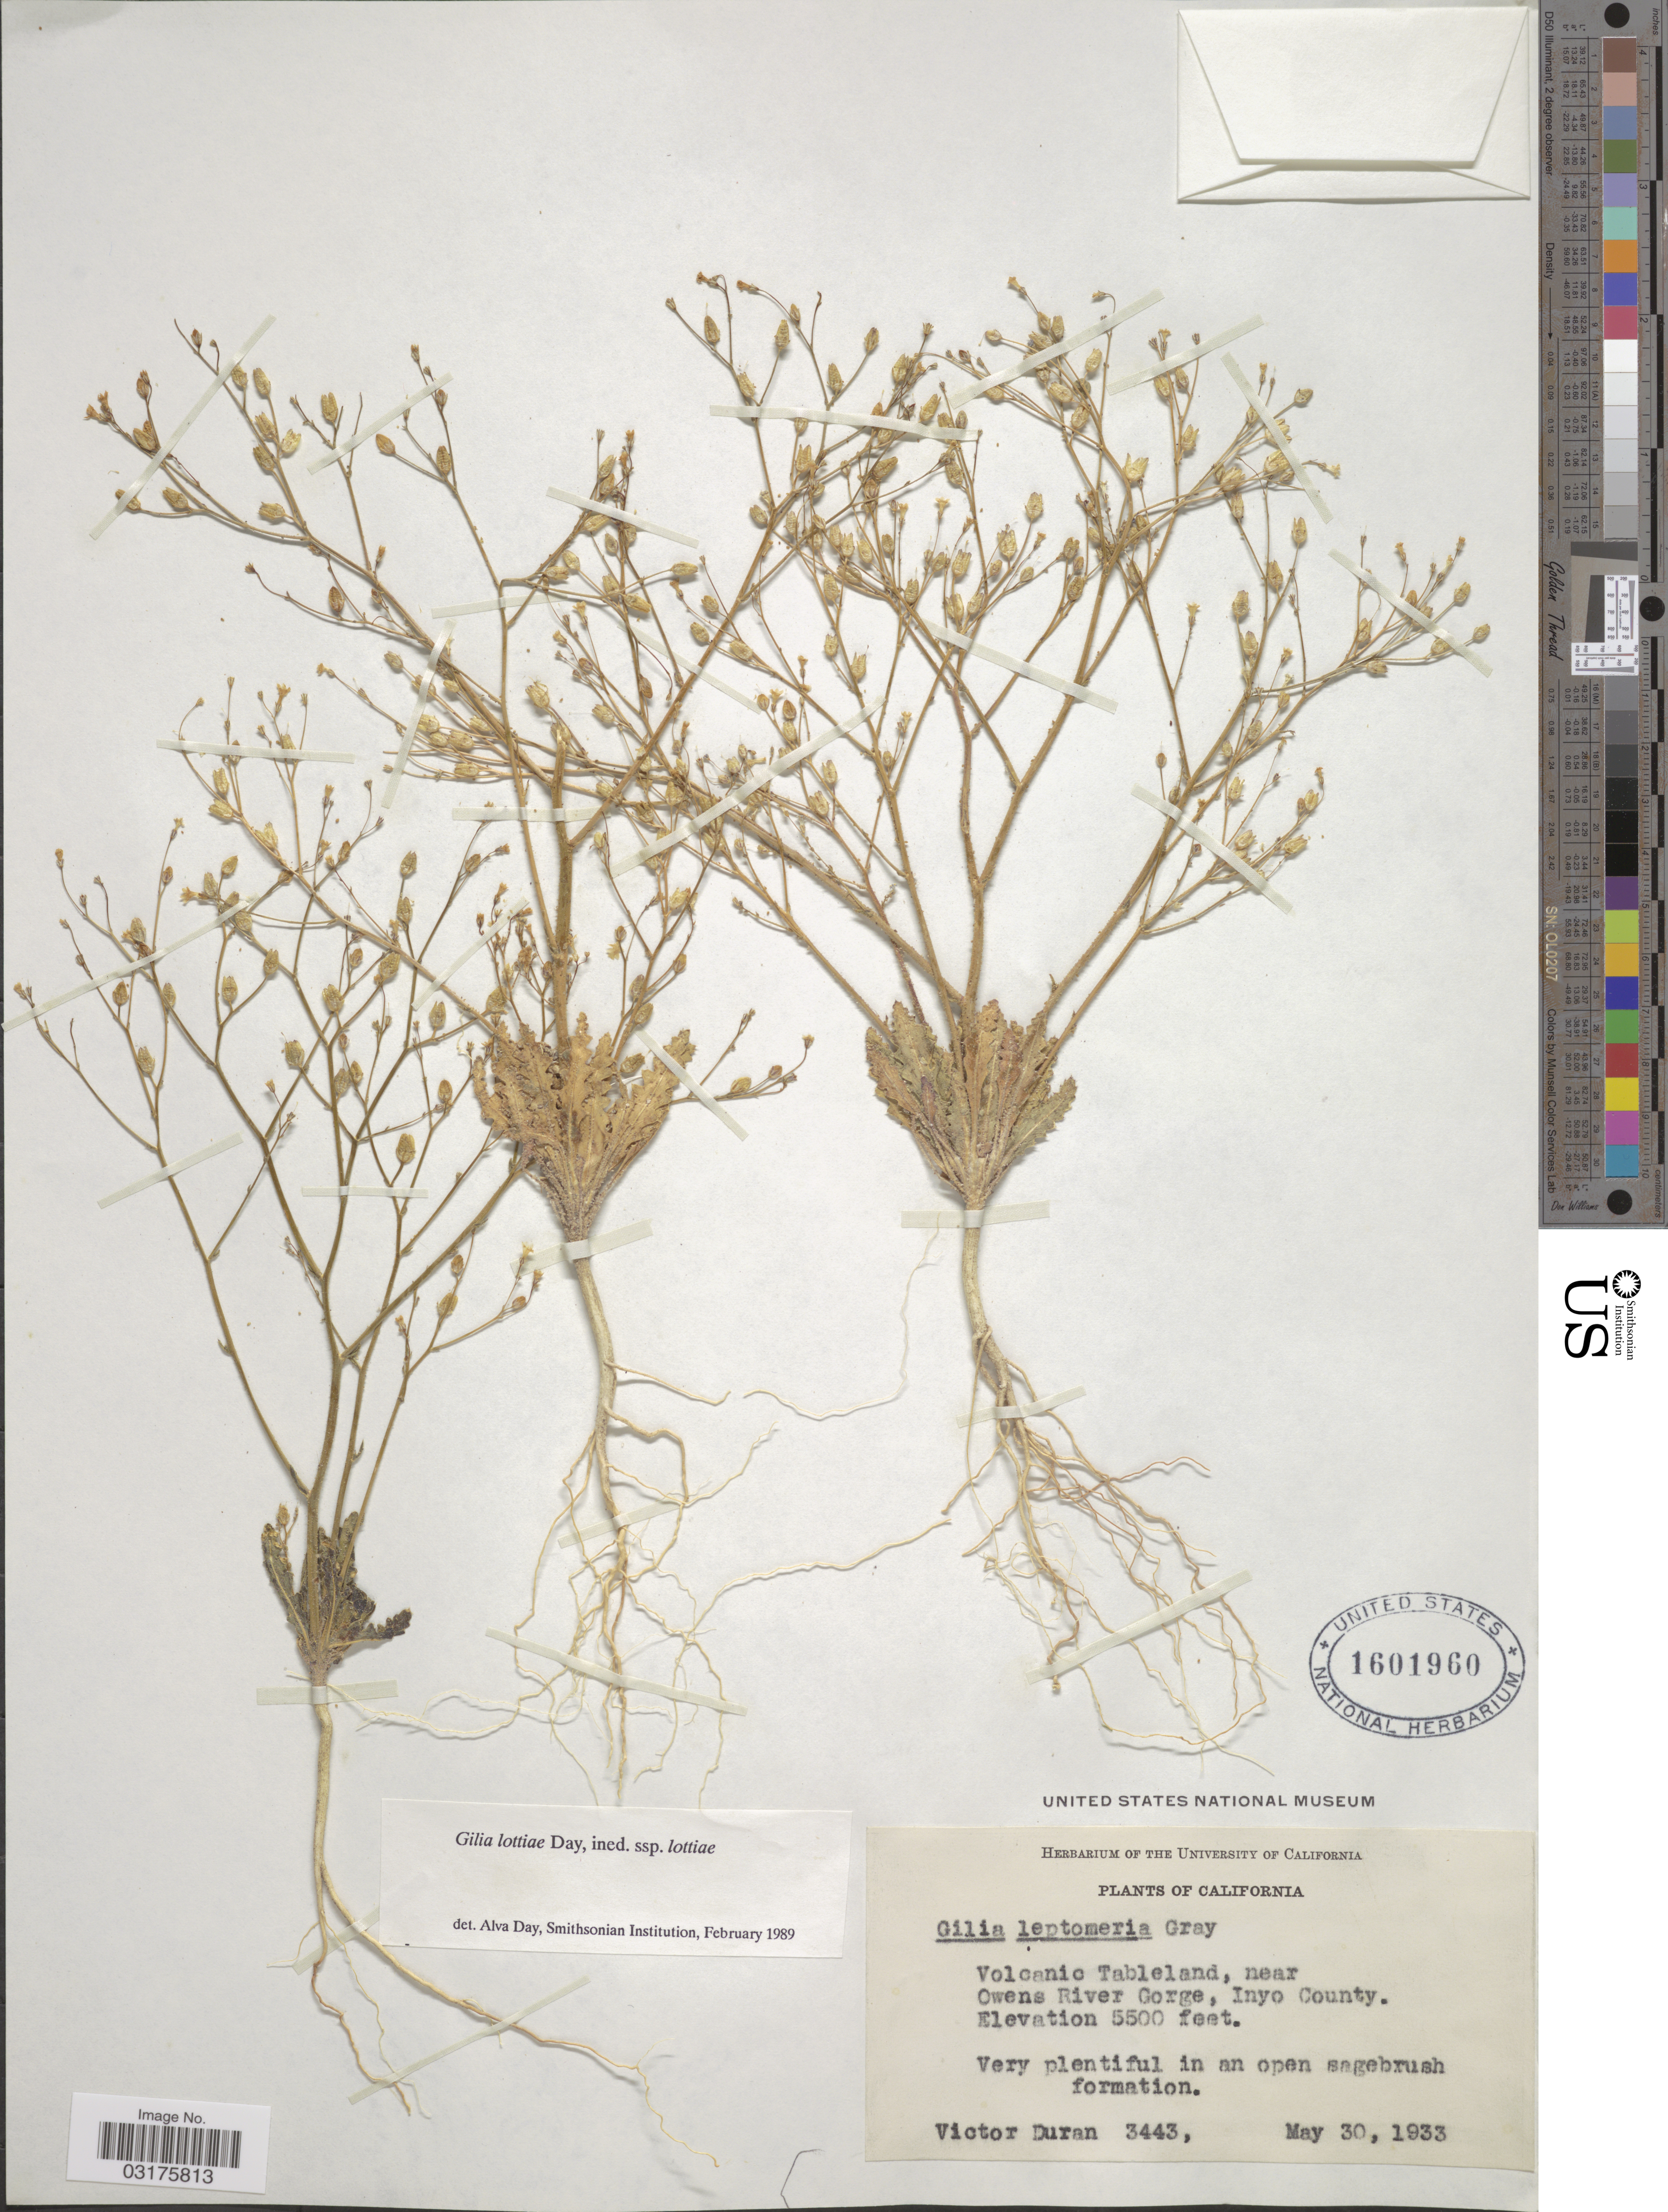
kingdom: Plantae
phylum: Tracheophyta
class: Magnoliopsida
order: Ericales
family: Polemoniaceae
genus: Gilia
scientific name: Gilia sp.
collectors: V. Duran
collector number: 3443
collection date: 1933-05-30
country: United States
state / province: California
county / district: Inyo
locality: Volcanic Tableland, near Owens River Gorge, Inyo County.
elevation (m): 1676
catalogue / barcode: US 1601960